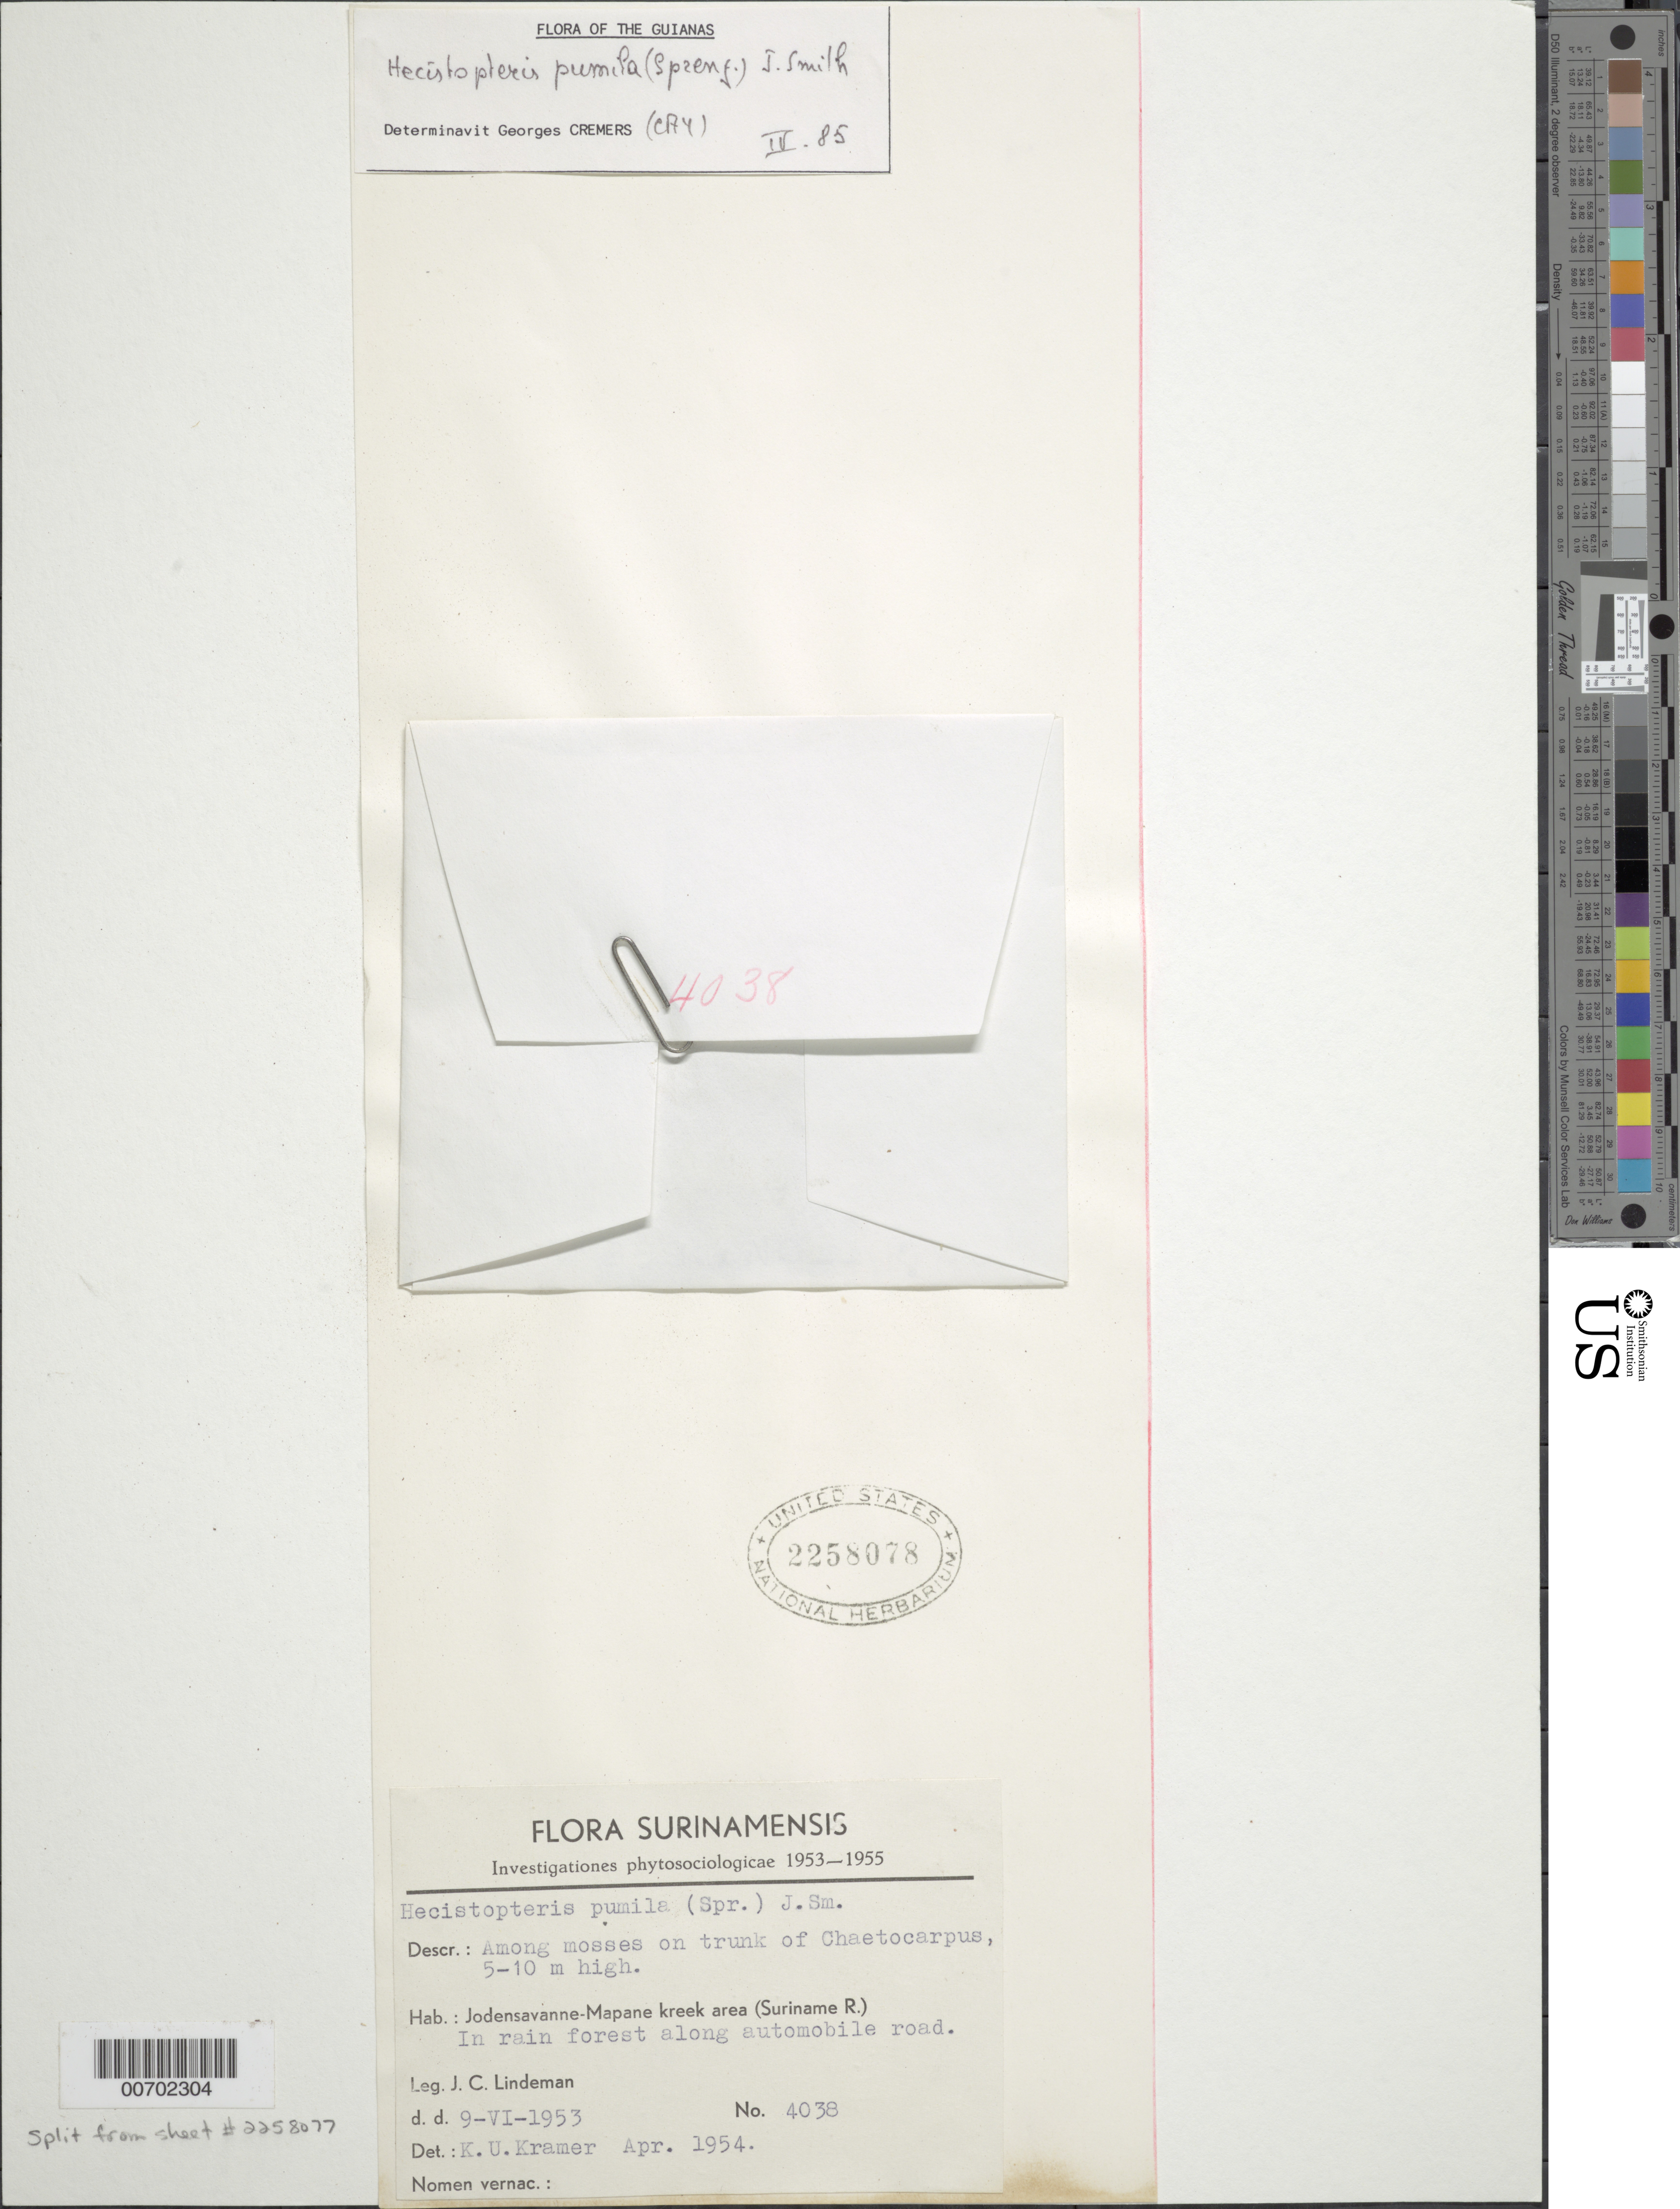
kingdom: Plantae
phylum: Tracheophyta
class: Polypodiopsida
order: Polypodiales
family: Pteridaceae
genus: Hecistopteris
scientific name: Hecistopteris pumila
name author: Christ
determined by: Cremers, Georges A.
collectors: J. C. Lindeman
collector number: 4038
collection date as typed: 9-Jun-53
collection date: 1953-06-09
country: Suriname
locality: Jodensavanne-Mapane kreek area (Suriname River)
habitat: Rainforest, along road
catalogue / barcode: US 2258078